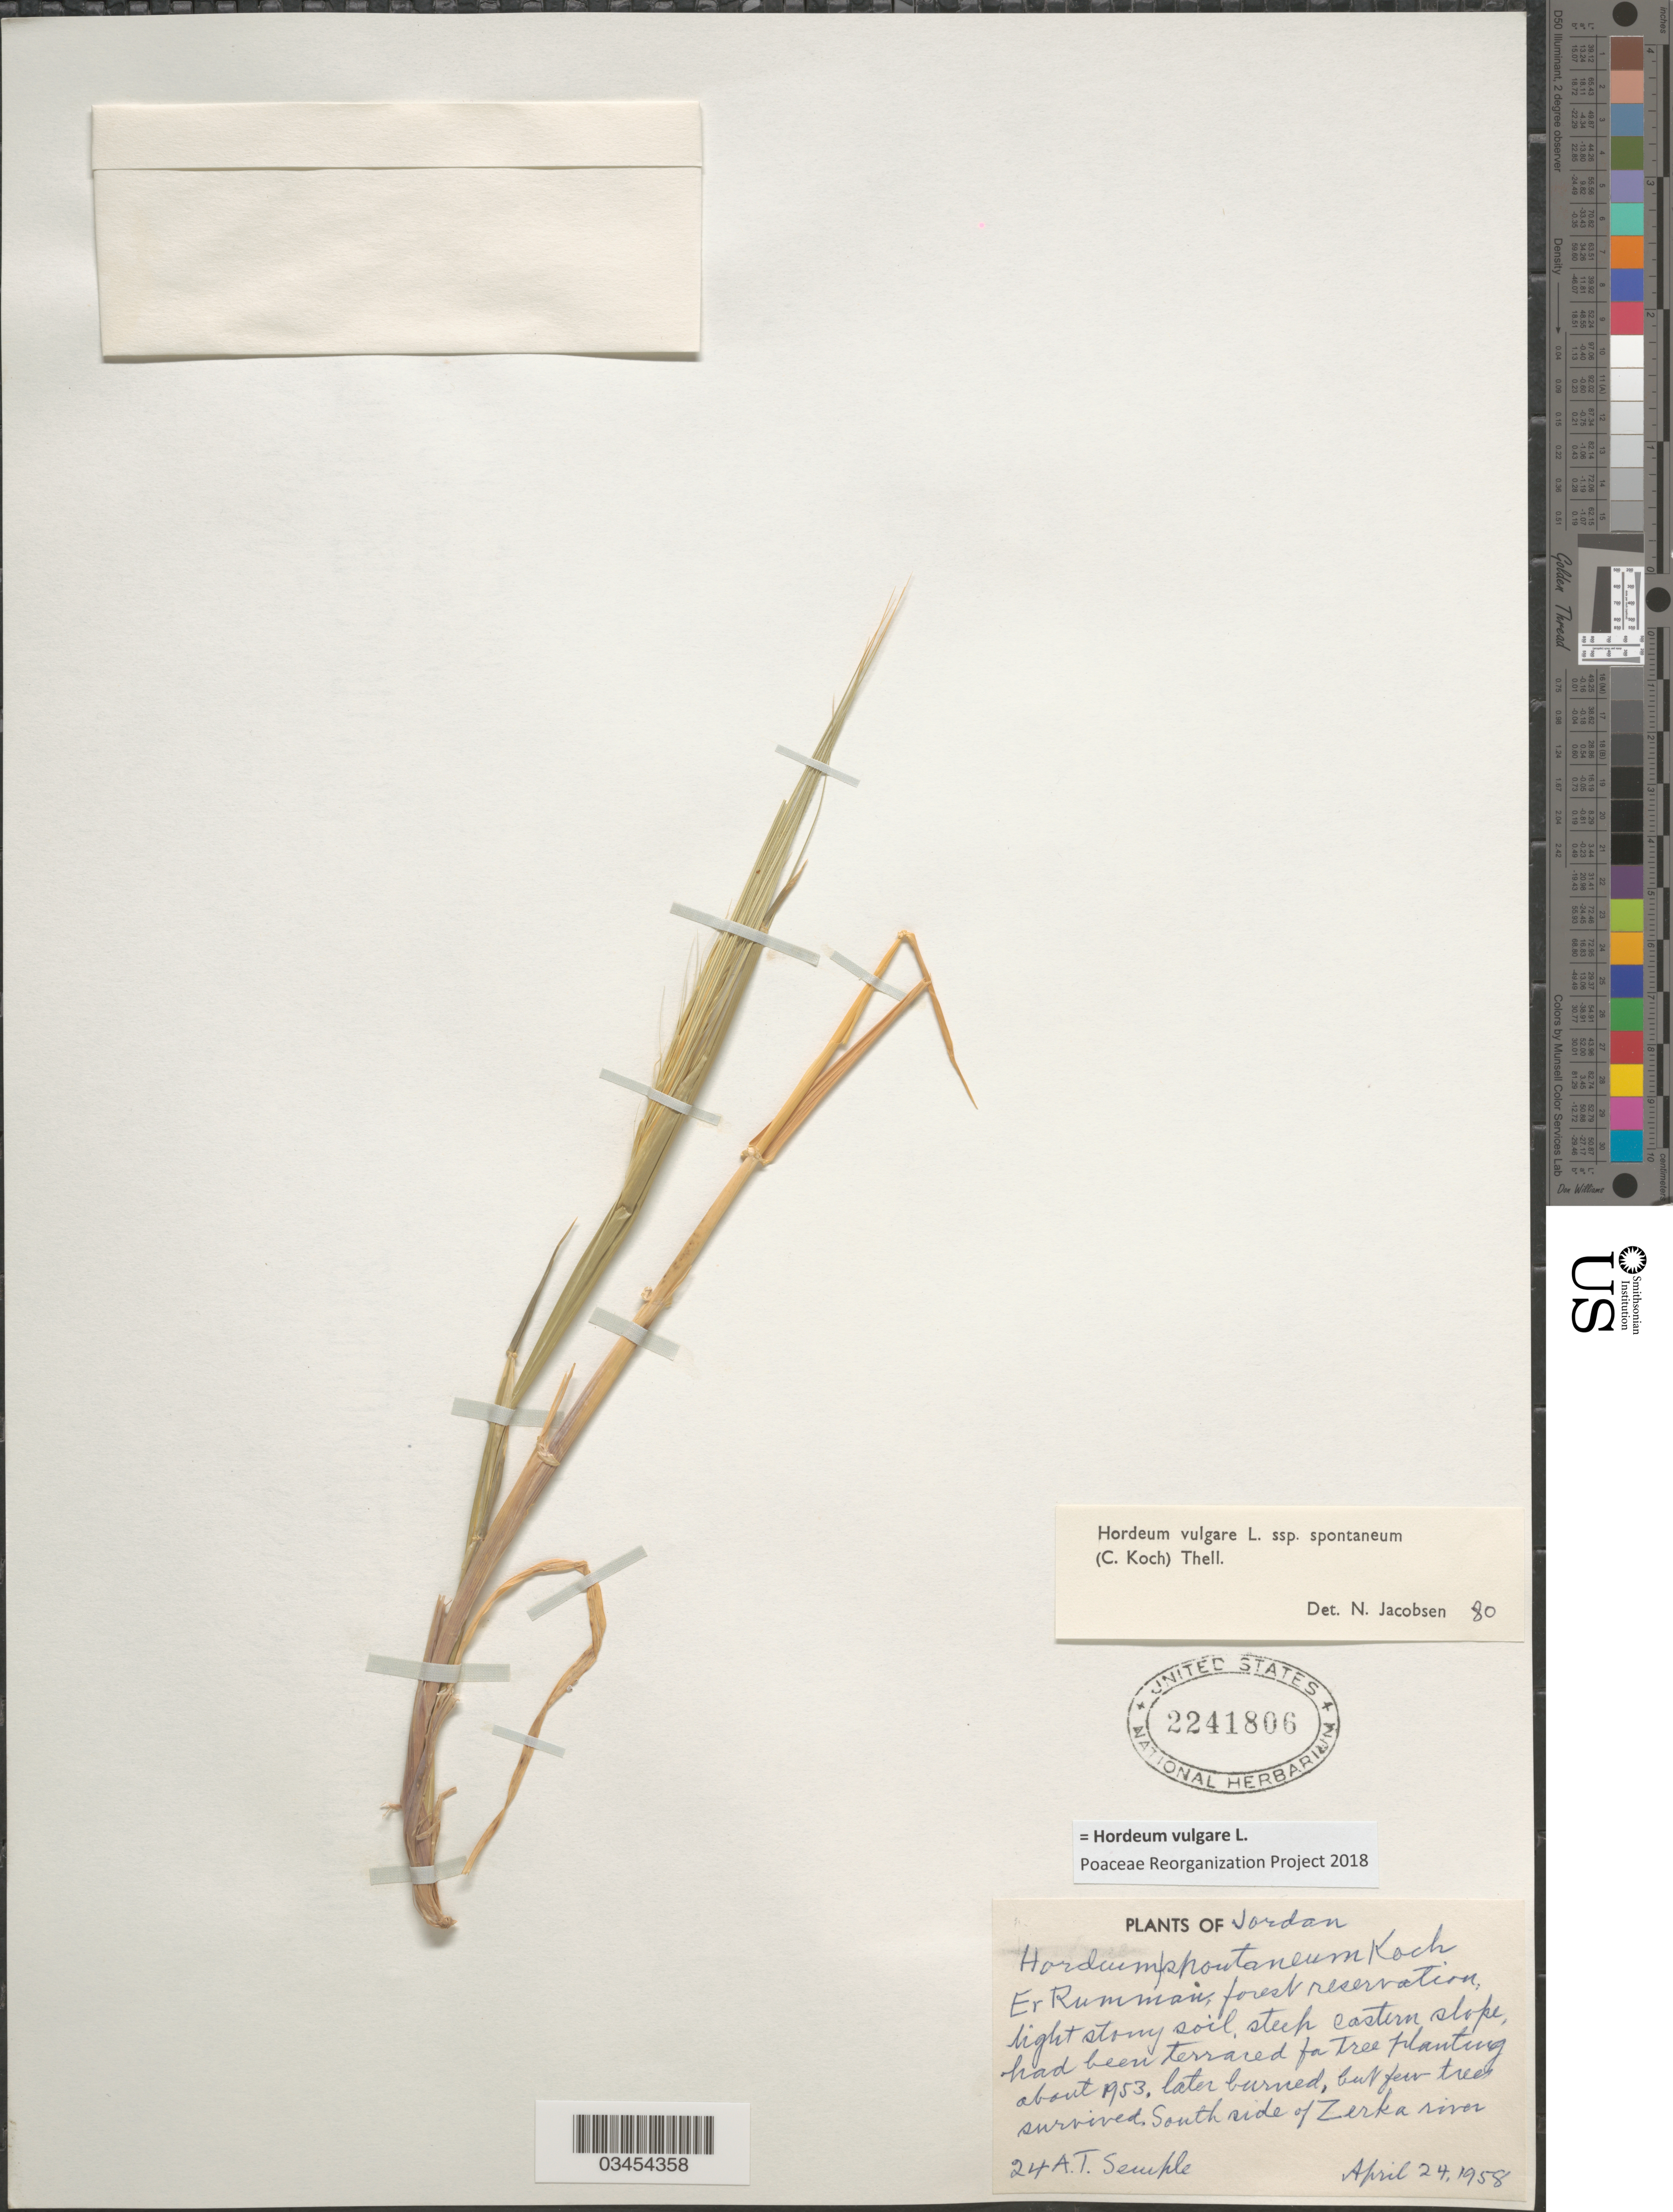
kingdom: Plantae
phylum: Tracheophyta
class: Liliopsida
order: Poales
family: Poaceae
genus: Hordeum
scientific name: Hordeum vulgare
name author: L.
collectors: A. Semple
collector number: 24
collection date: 1958-04-24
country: Jordan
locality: Er Rumman, forest reservation, light stony soil, steep eastern slope. South side of Zerka river.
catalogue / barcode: US 2241806